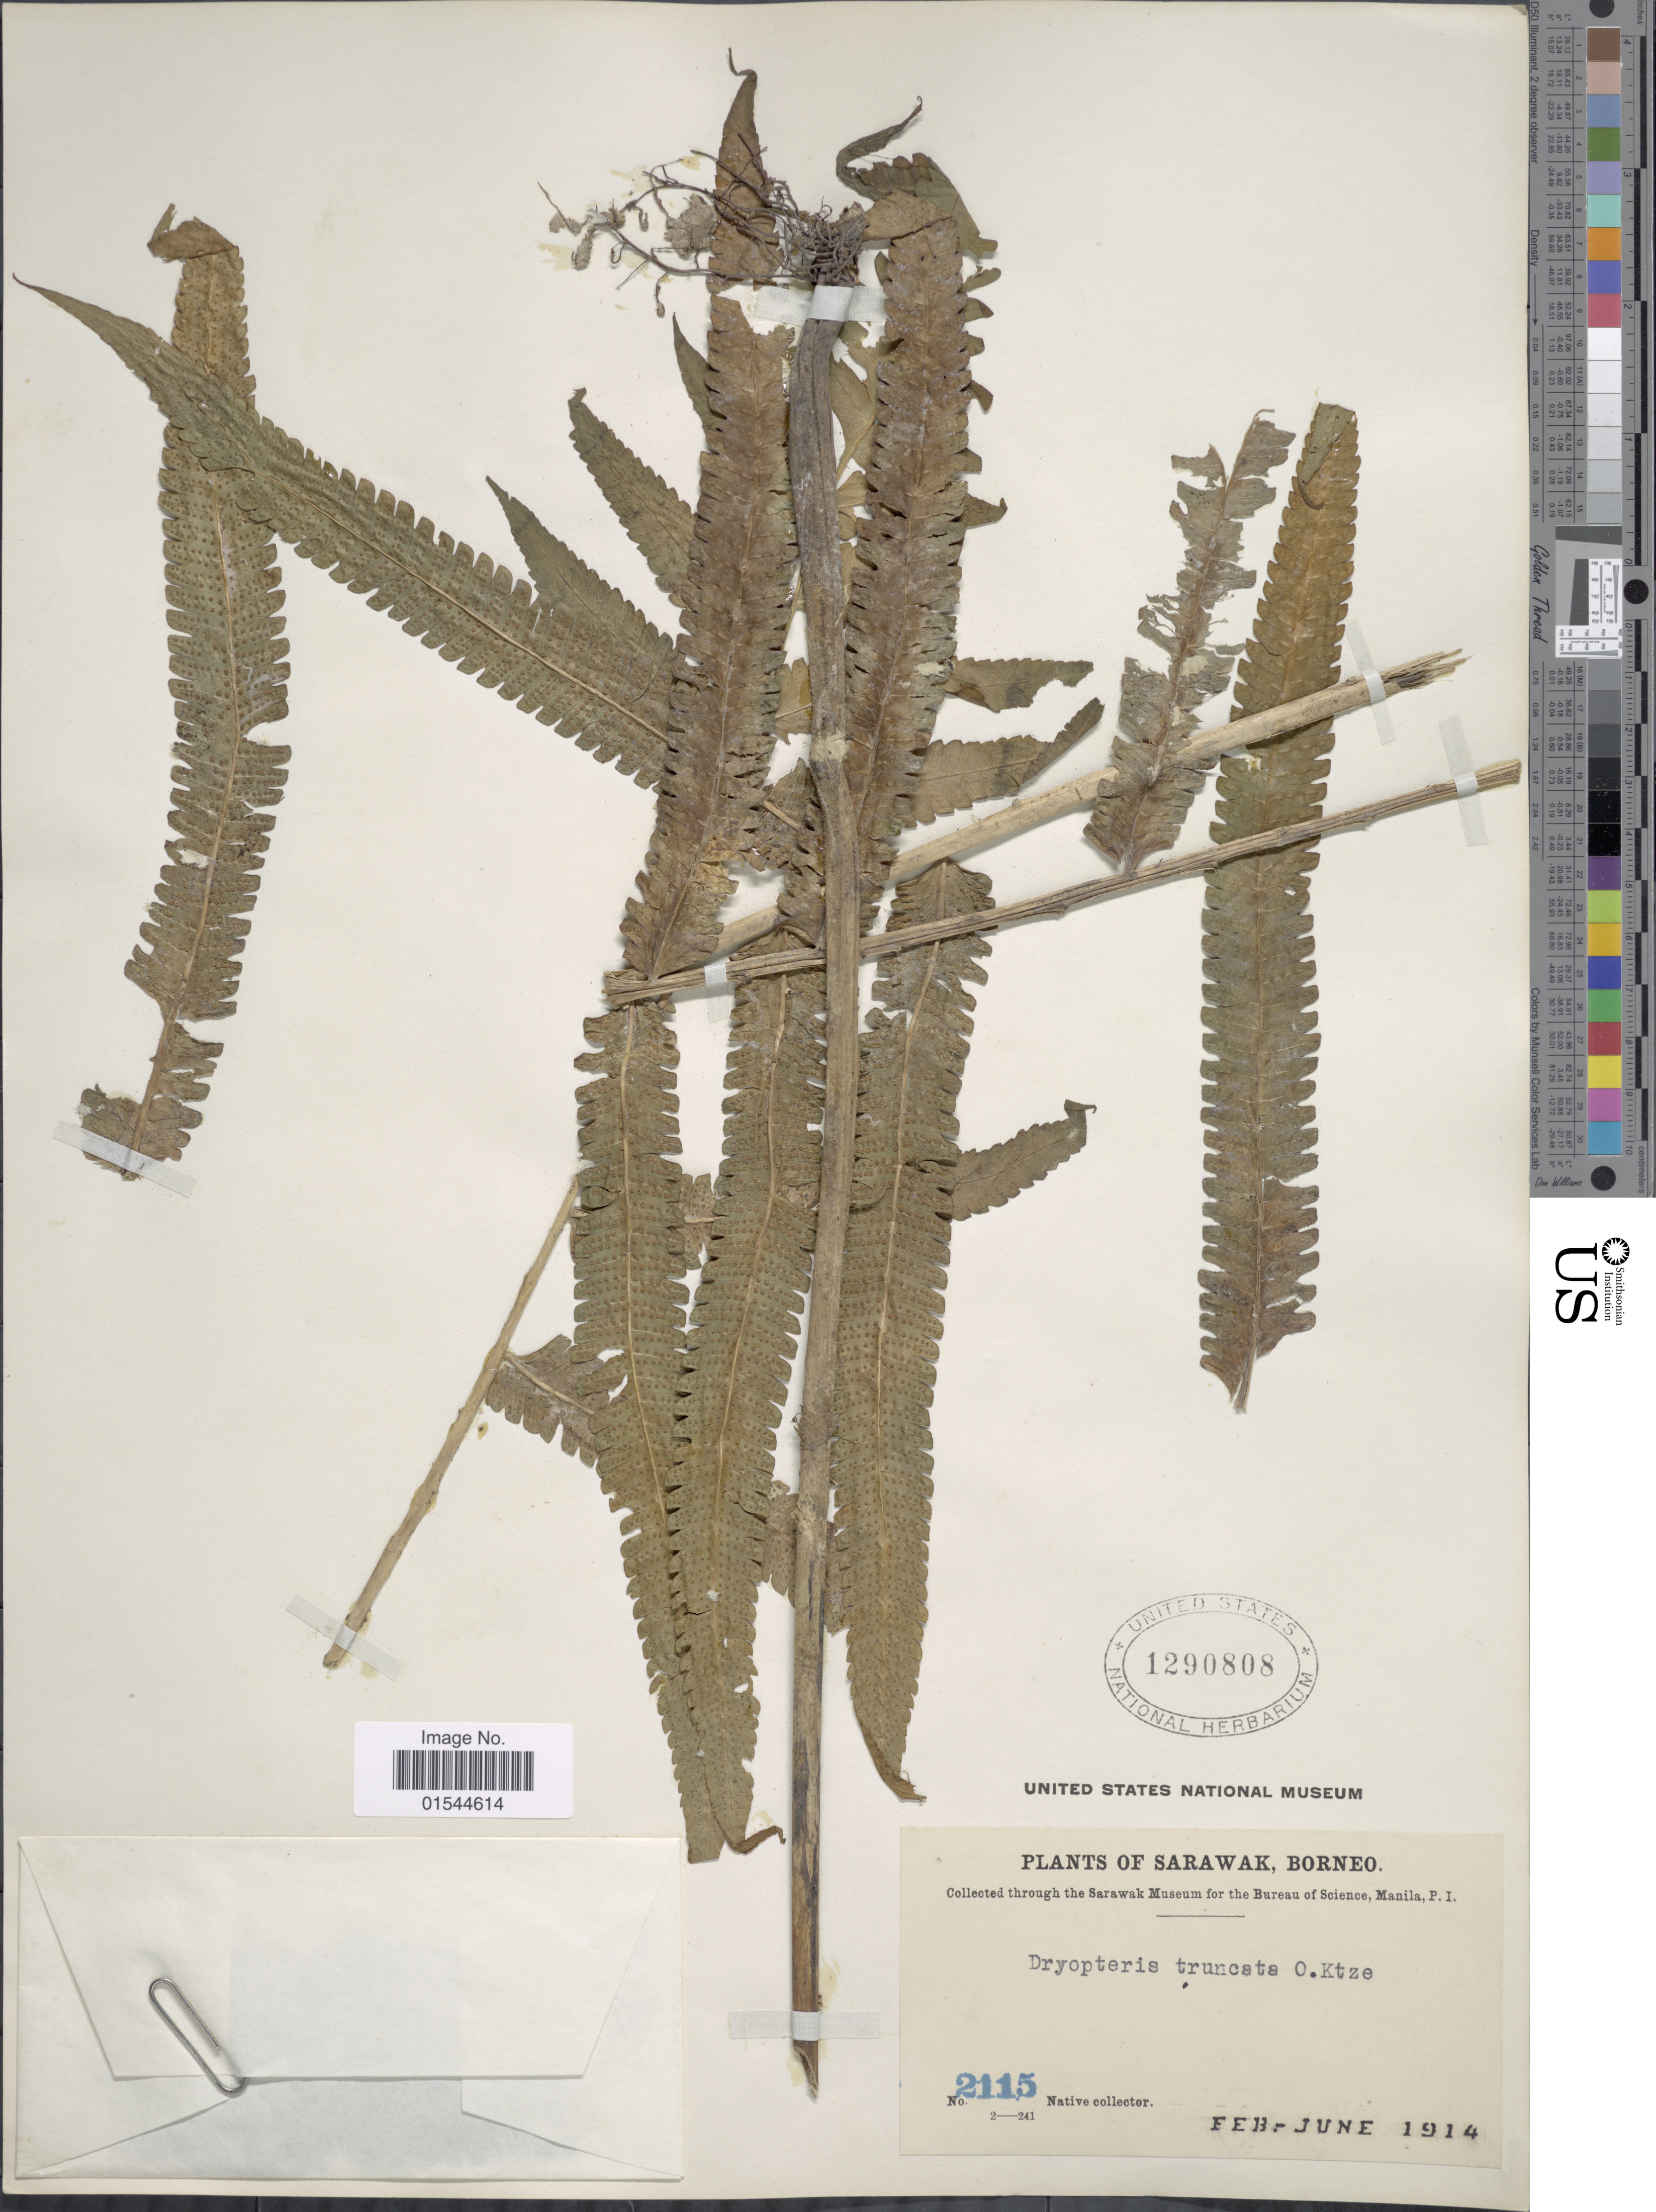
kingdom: Plantae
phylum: Tracheophyta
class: Polypodiopsida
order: Polypodiales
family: Thelypteridaceae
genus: Pneumatopteris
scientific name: Pneumatopteris truncata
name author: (Poir.) Holttum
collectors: Native collector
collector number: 2115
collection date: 1914-02/1914-06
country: Malaysia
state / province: Sarawak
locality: Sarawak, Borneo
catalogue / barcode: US 1290808